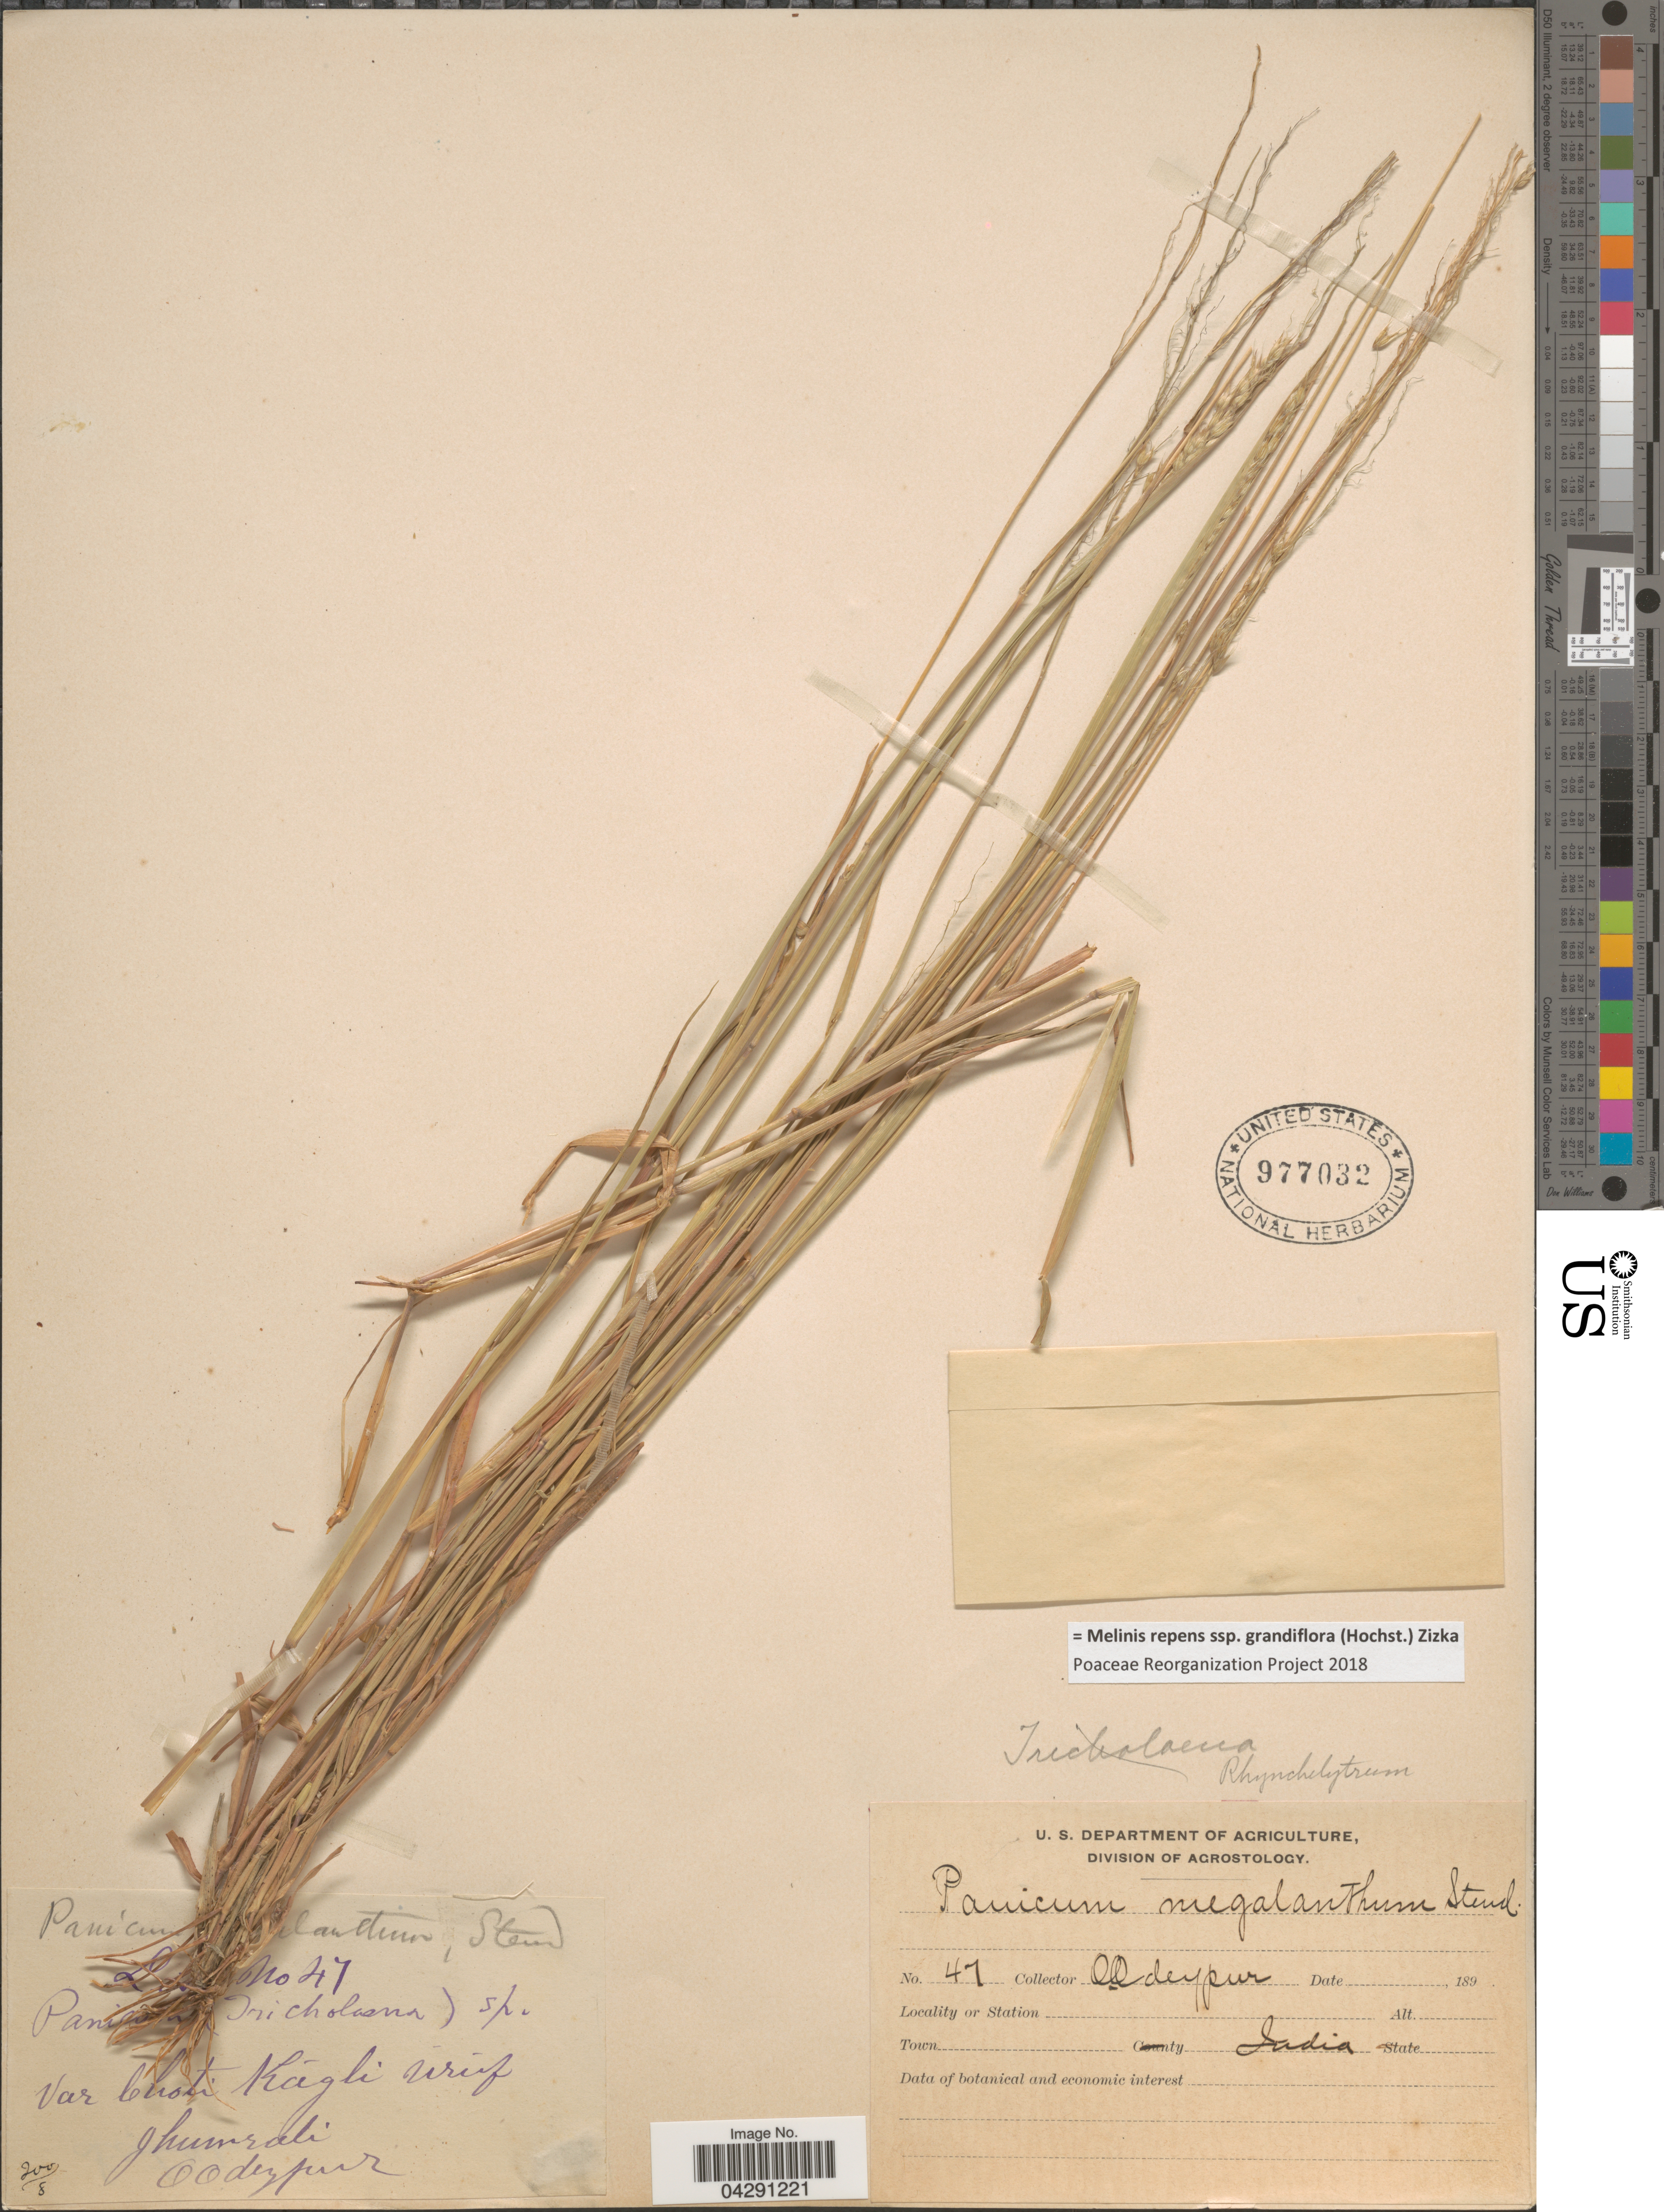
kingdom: Plantae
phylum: Tracheophyta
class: Liliopsida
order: Poales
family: Poaceae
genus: Melinis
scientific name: Melinis repens subsp. grandiflora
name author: (Hochst.) Zizka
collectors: A. Deypur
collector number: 47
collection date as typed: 189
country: India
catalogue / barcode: US 977032